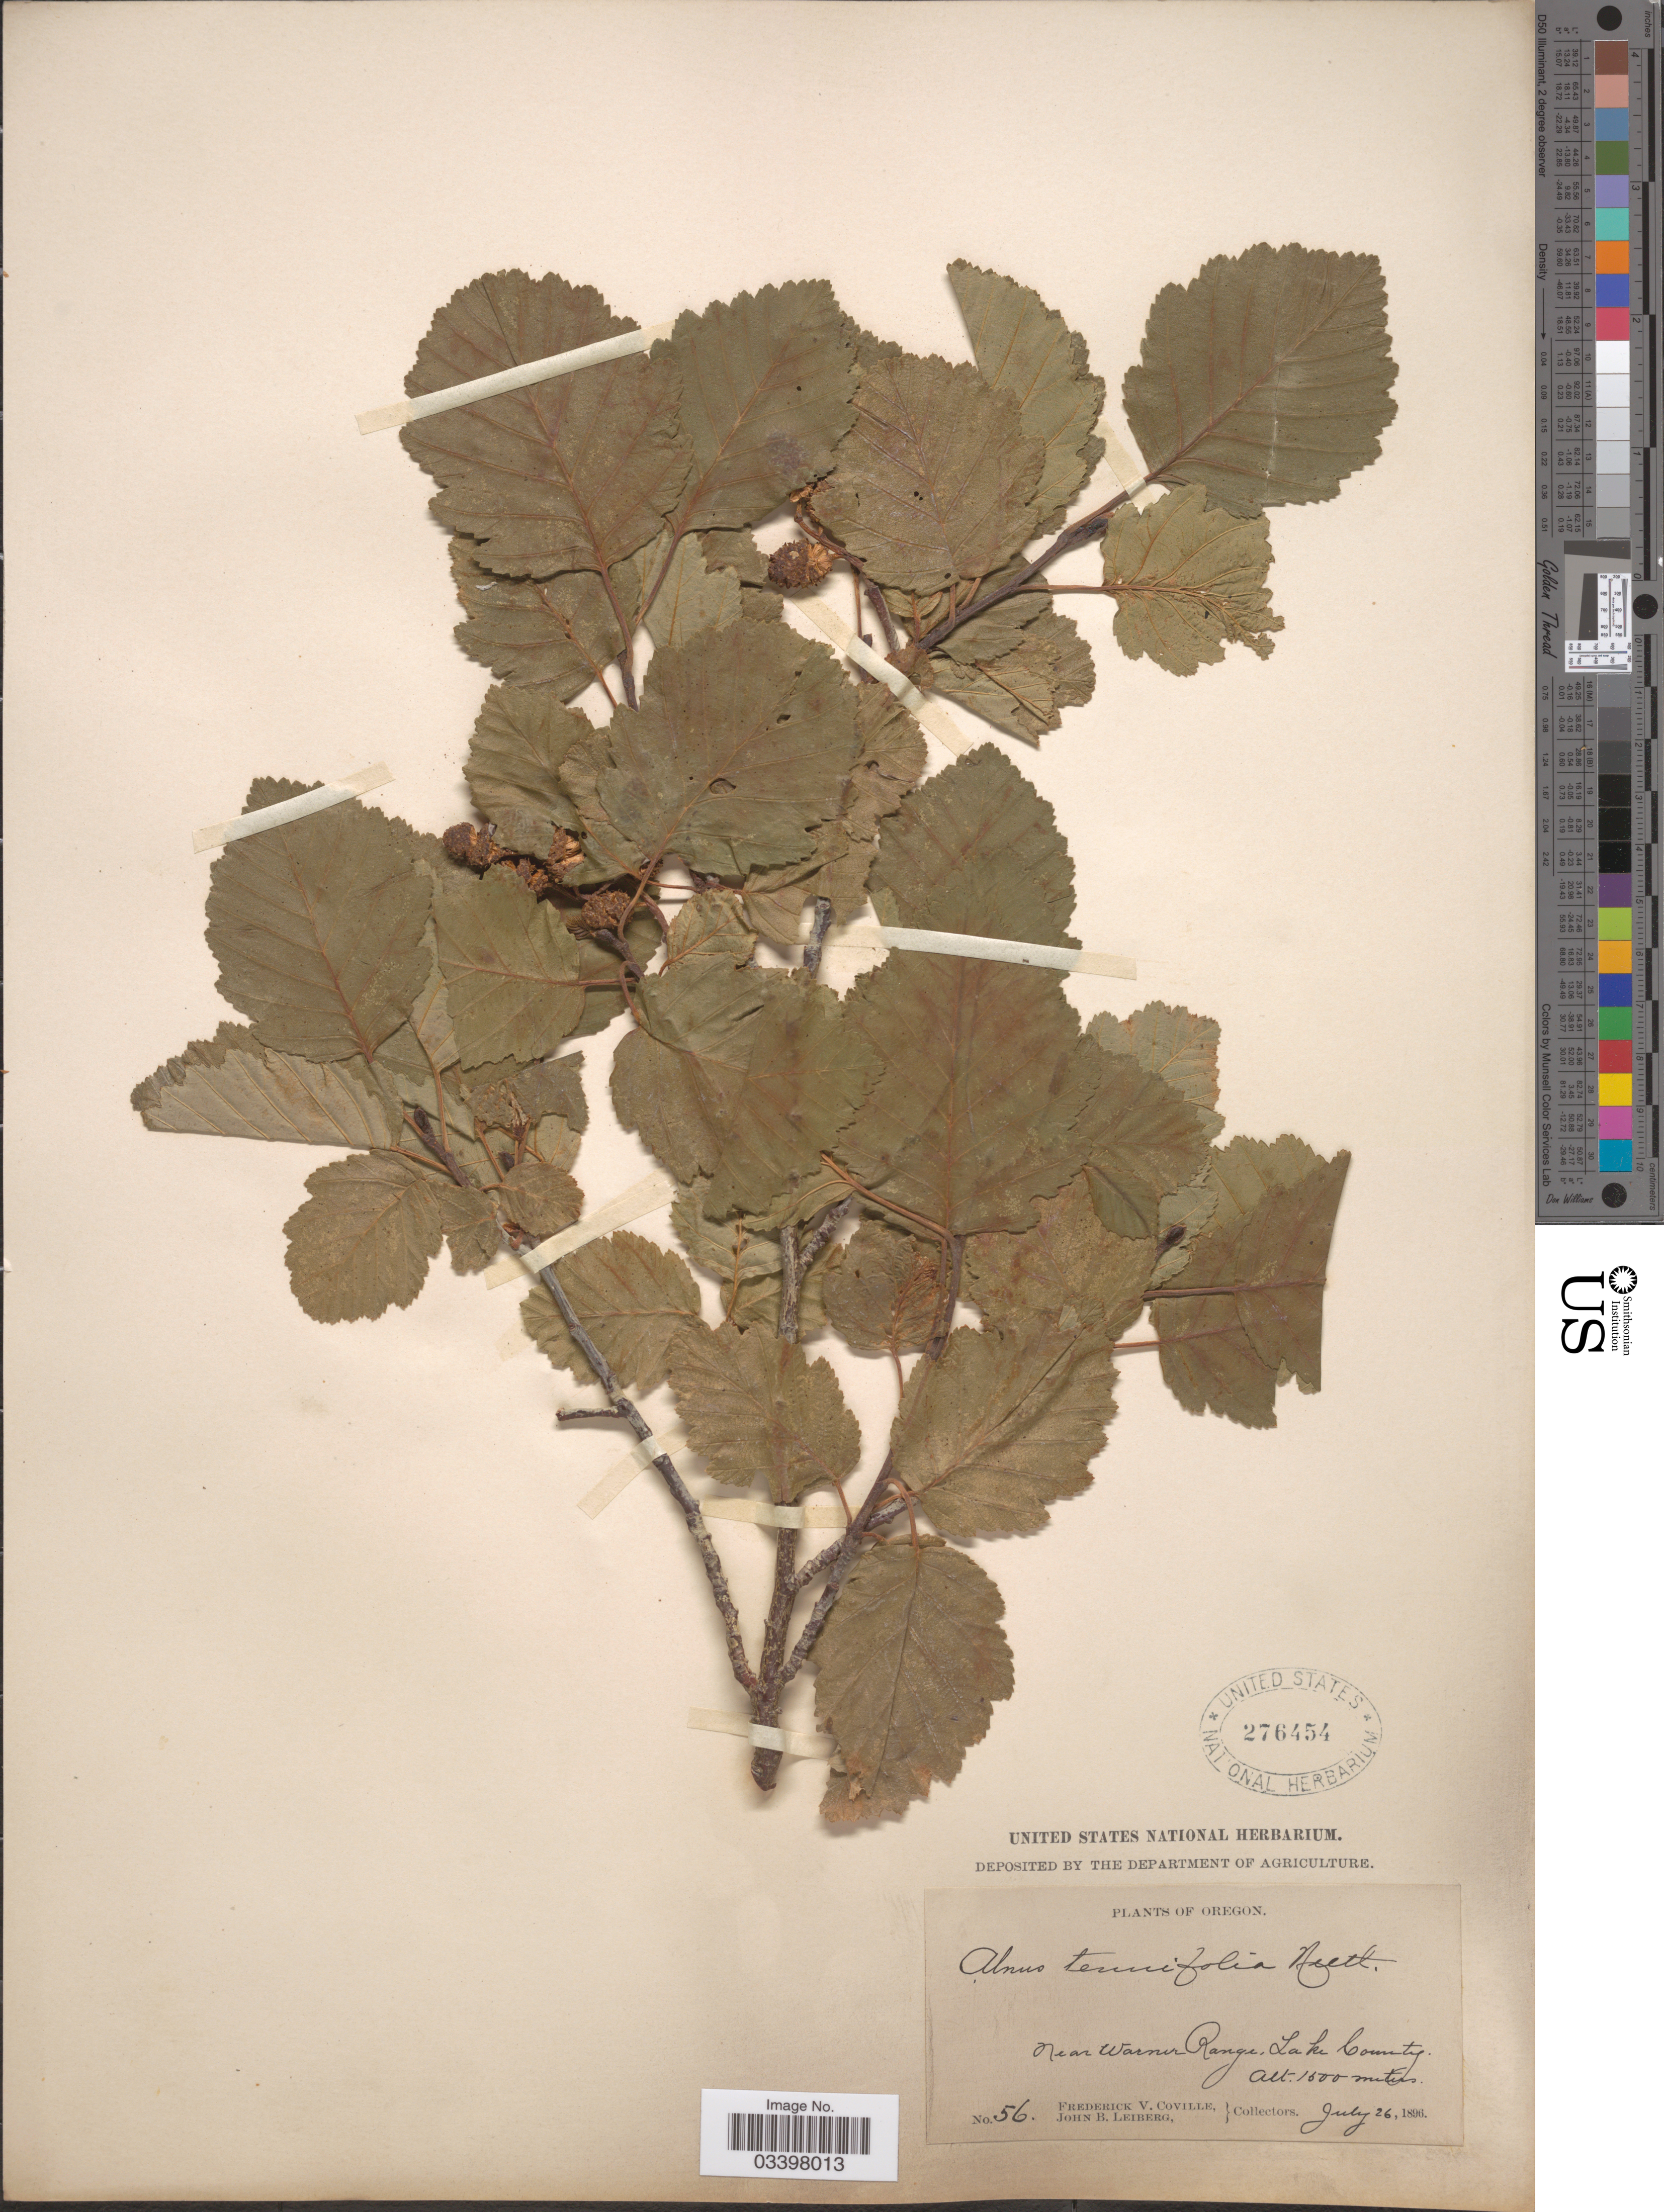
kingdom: Plantae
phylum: Tracheophyta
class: Magnoliopsida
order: Fagales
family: Betulaceae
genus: Alnus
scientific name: Alnus incana subsp. tenuifolia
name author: (Nutt.) Breitung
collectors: F. V. Coville & J. B. Leiberg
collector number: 56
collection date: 1896-07-26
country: United States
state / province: Oregon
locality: Near Warner Range, Lake County.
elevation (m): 1500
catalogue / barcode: US 276454